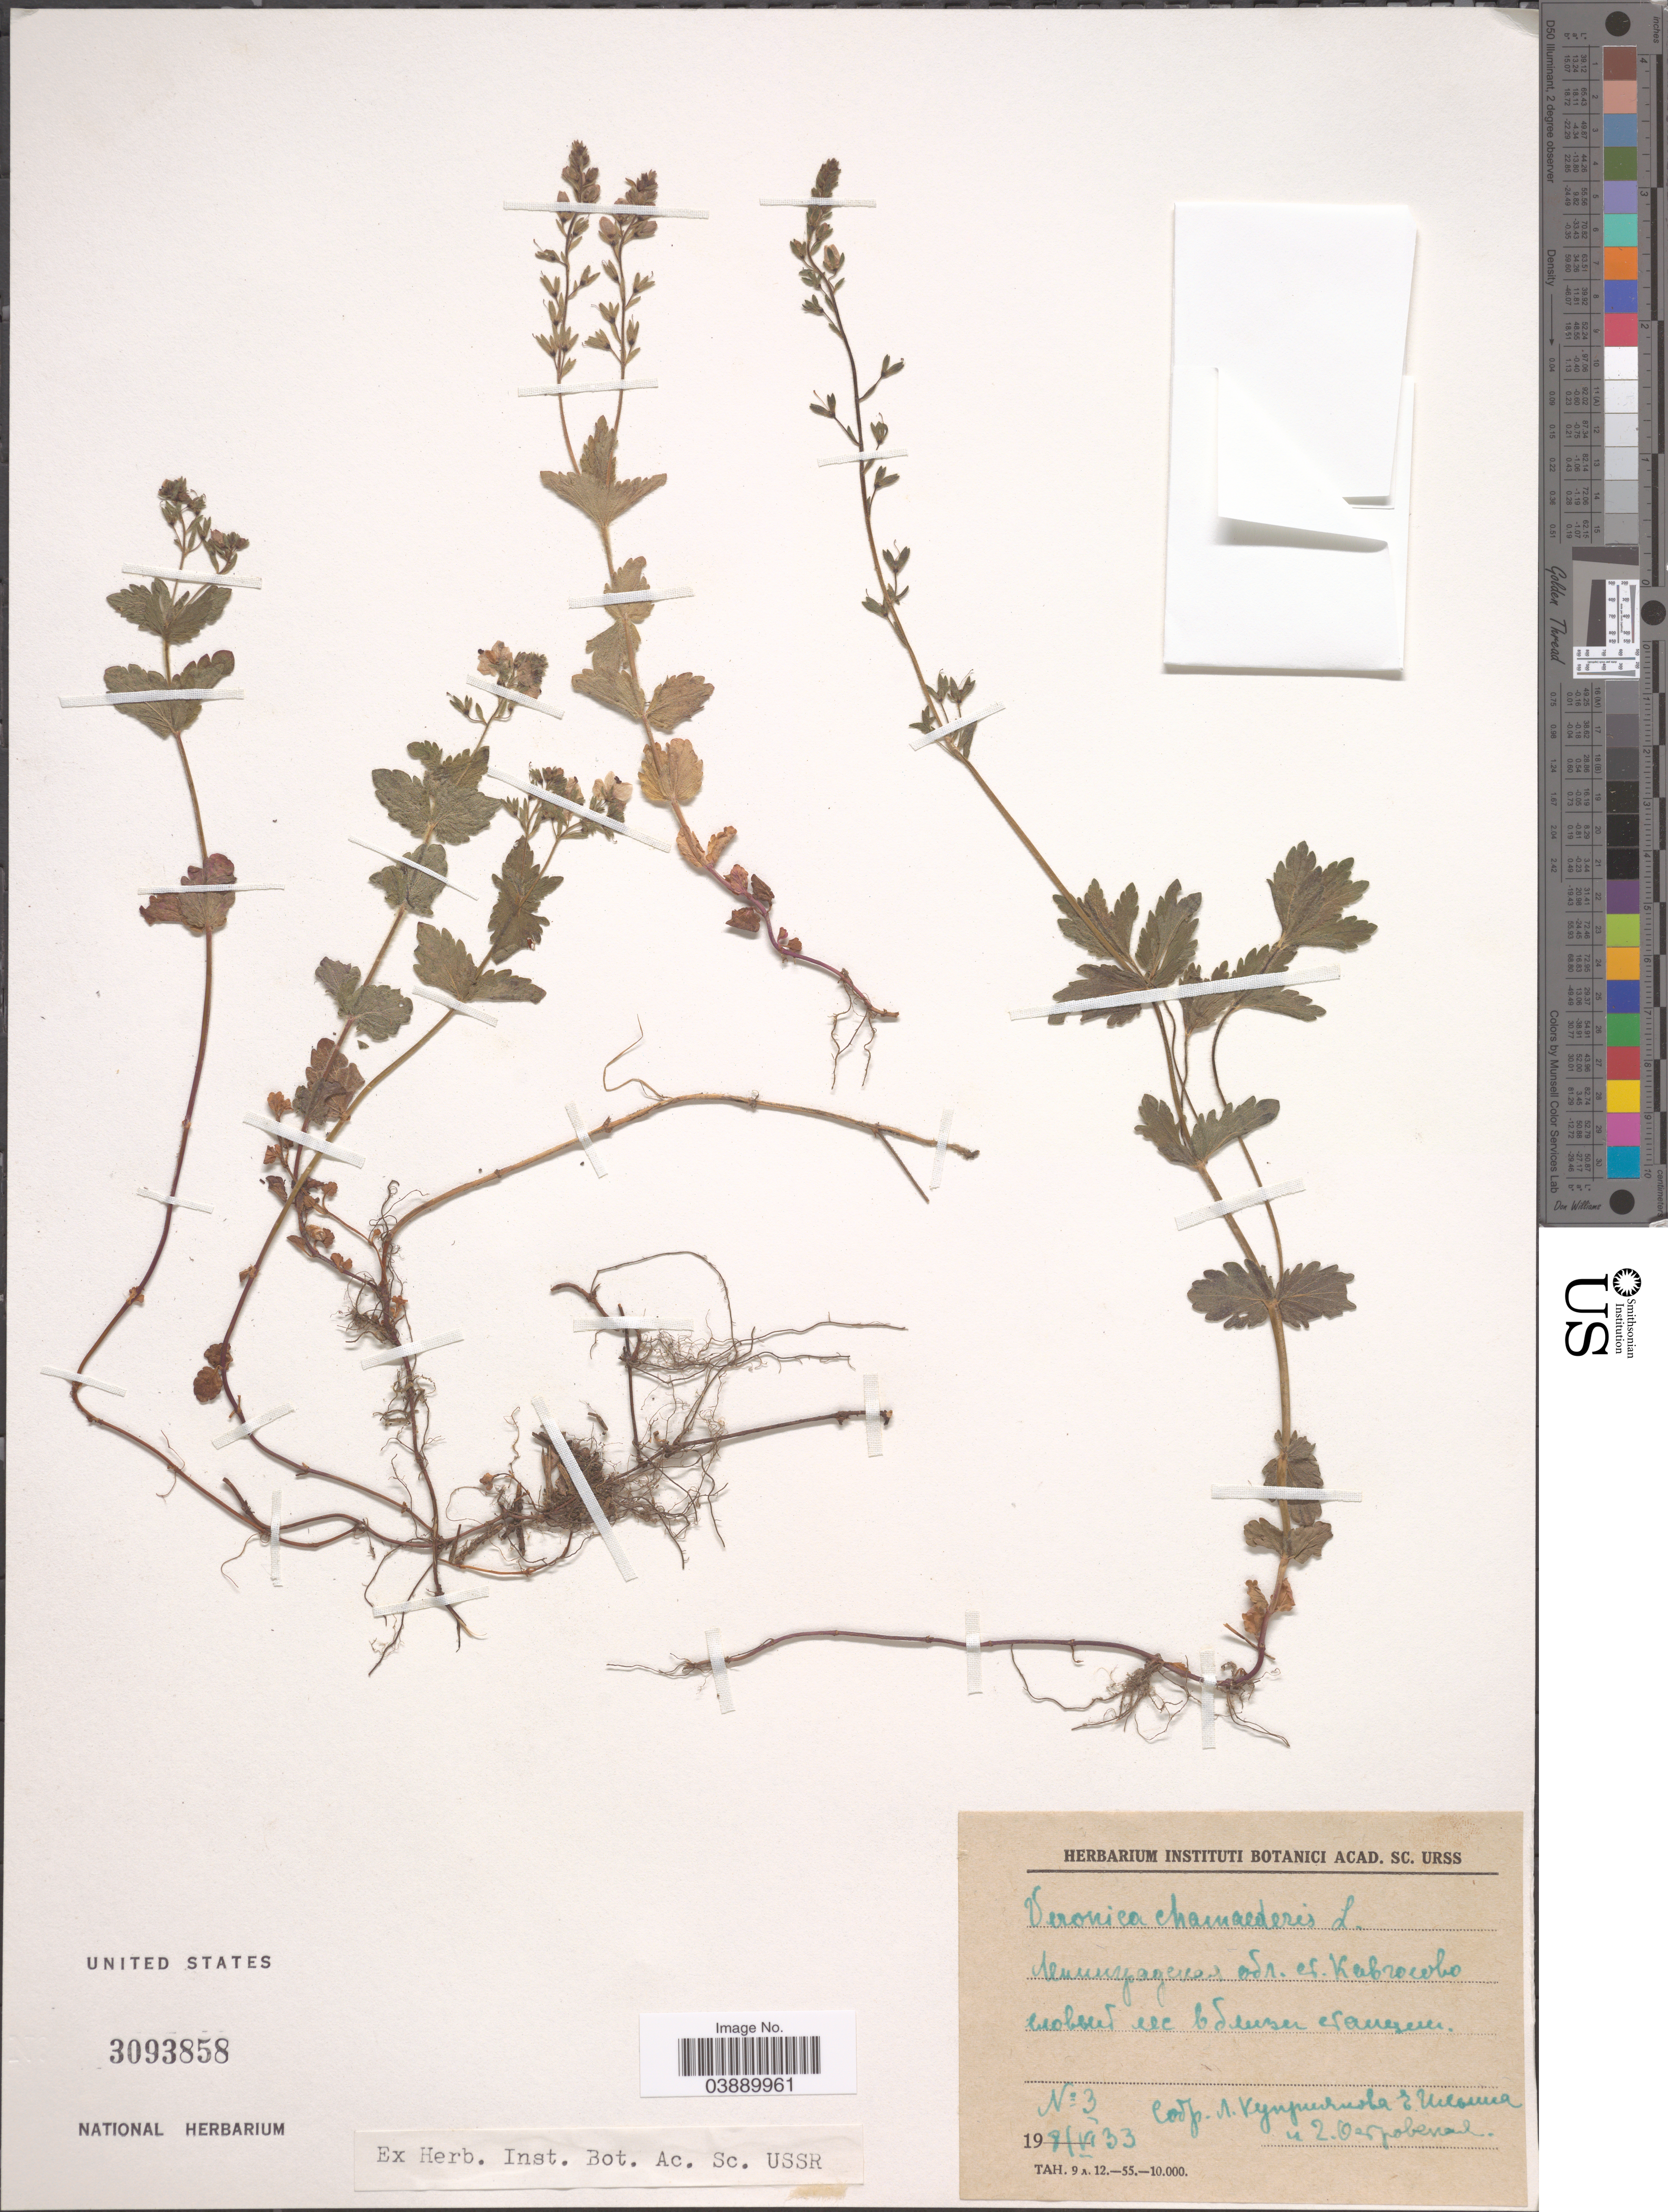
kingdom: Plantae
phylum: Tracheophyta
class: Magnoliopsida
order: Lamiales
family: Plantaginaceae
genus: Veronica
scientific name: Veronica chamaedrys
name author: L.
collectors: L. Kupriyanova, E. Ilina & G. Ostrovskaya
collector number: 3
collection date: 1933-06-08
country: Russian Federation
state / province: Leningrad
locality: Kavgolovo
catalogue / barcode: US 3093858